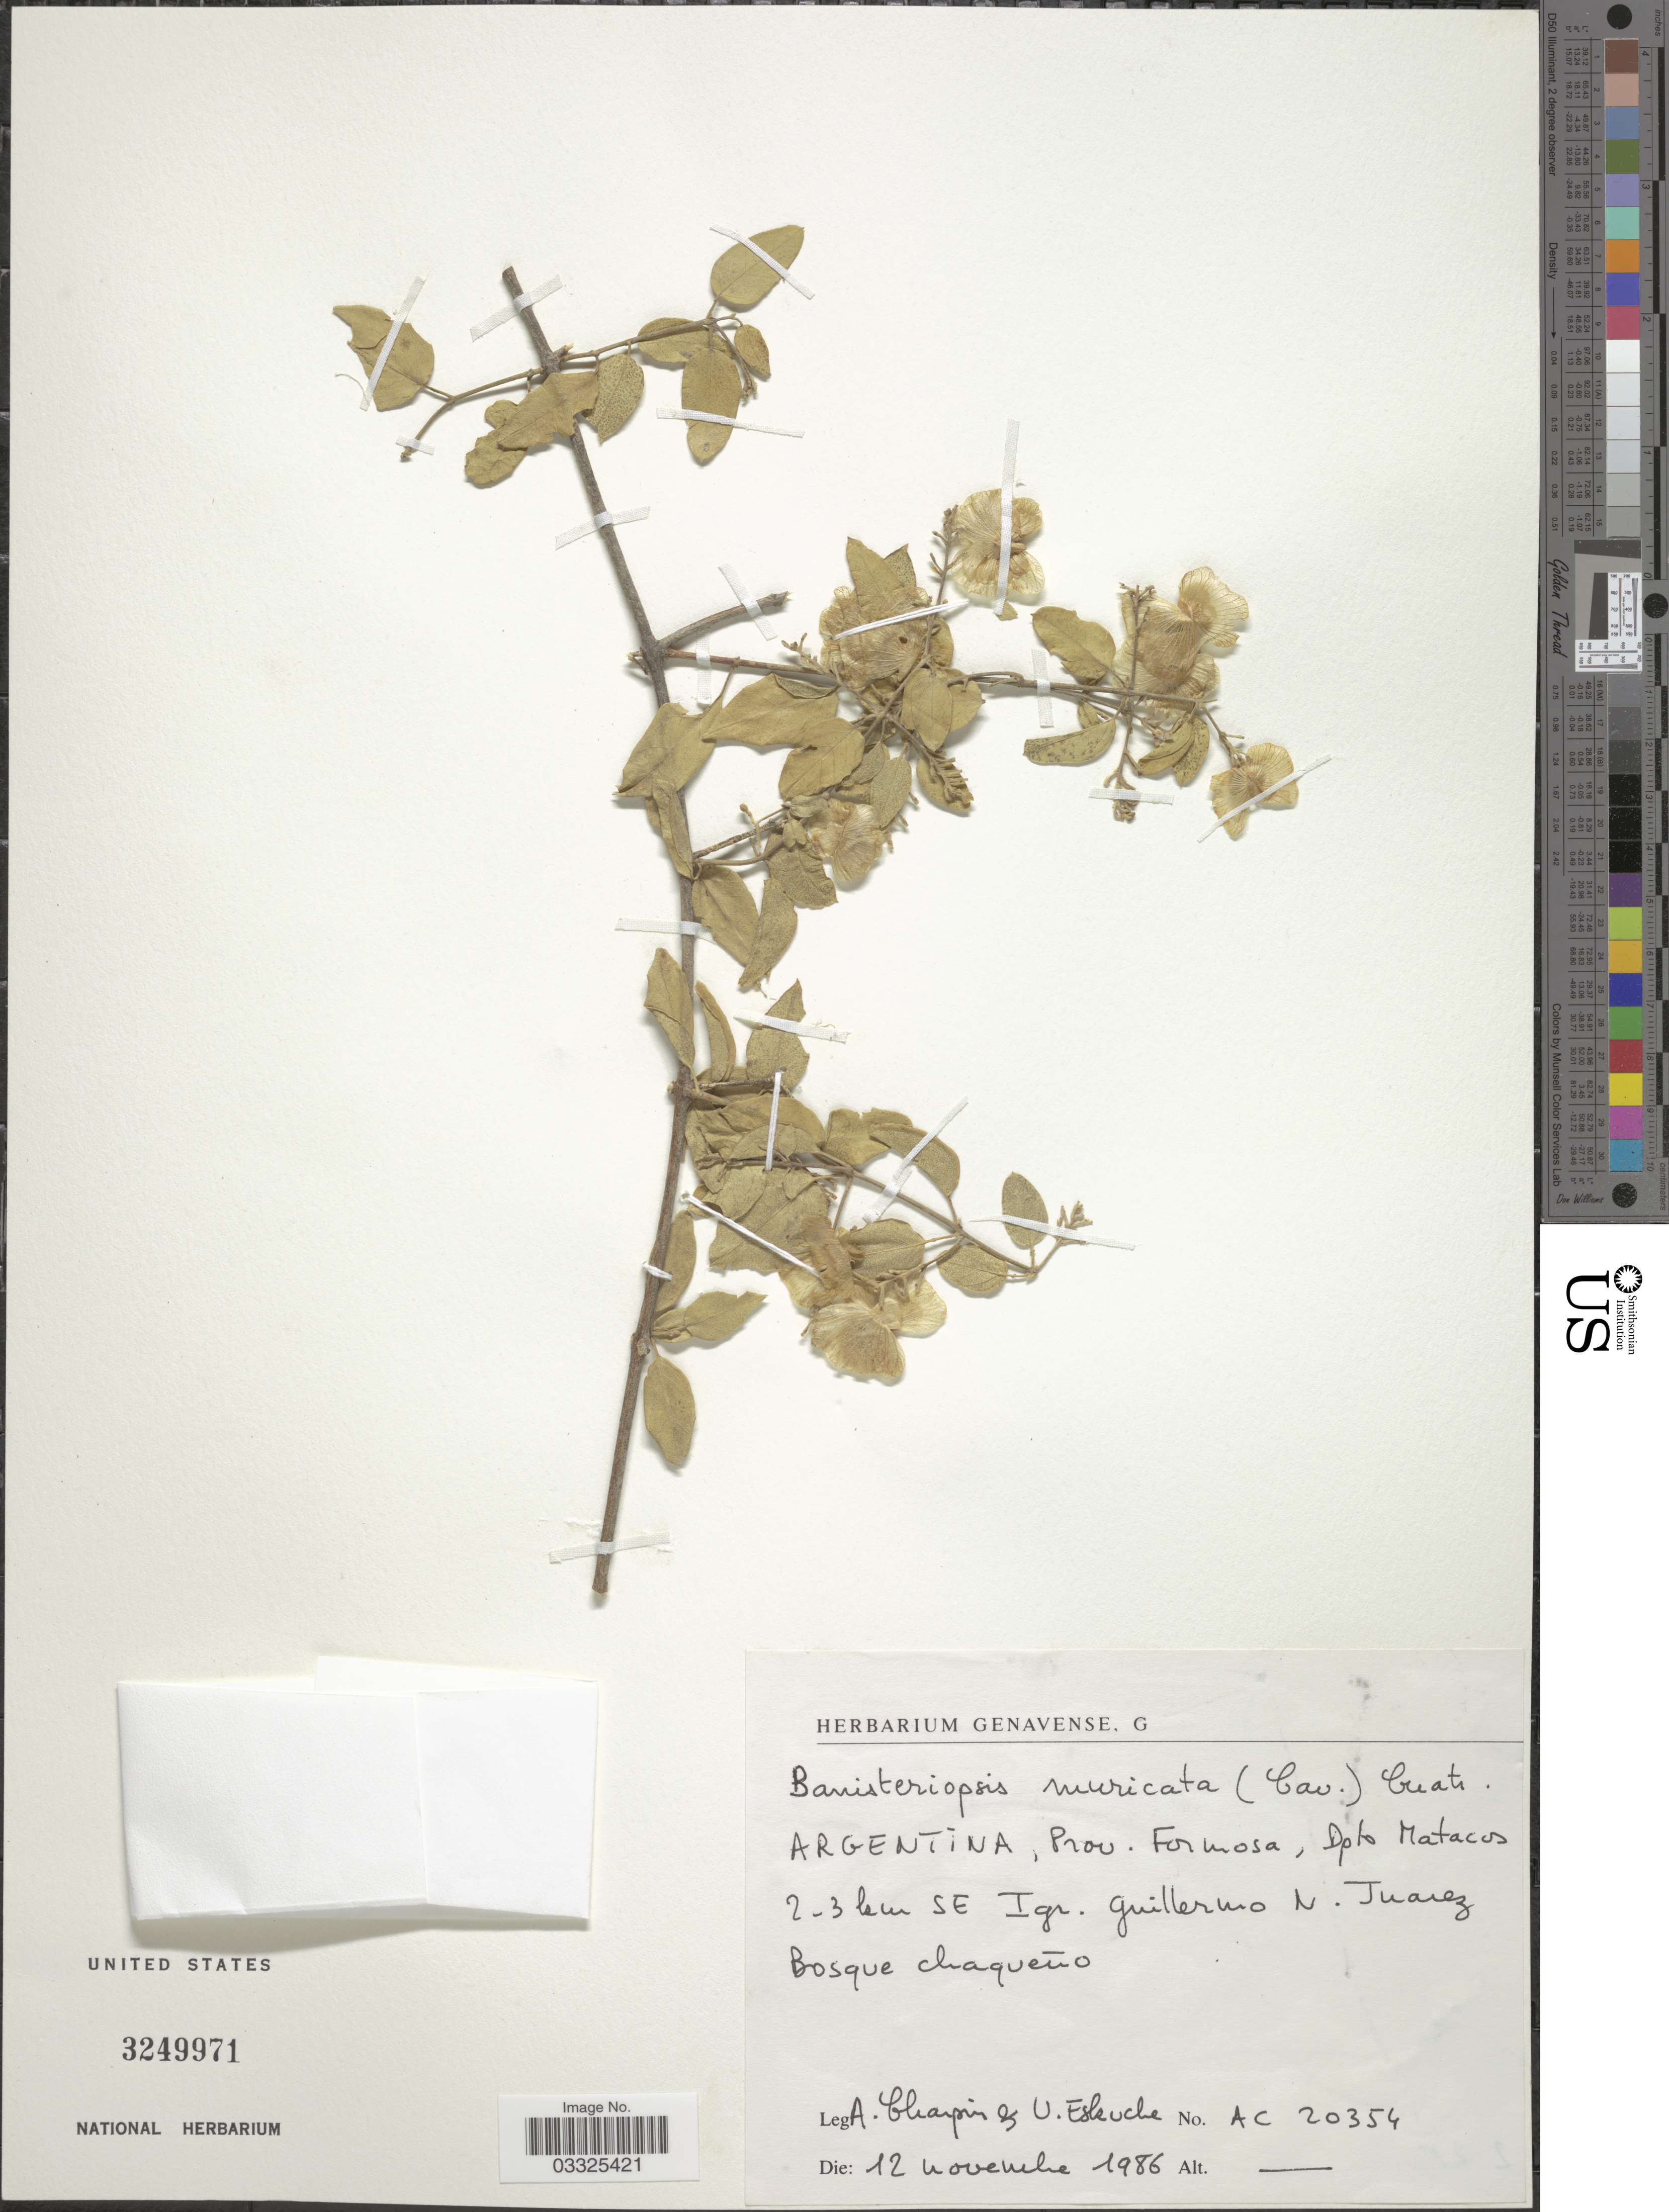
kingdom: Plantae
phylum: Tracheophyta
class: Magnoliopsida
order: Malpighiales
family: Malpighiaceae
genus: Banisteriopsis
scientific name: Banisteriopsis muricata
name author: (Cav.) Cuatrec.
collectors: A. Charpin & U. Eskuche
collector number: AC20354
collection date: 1986-11-12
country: Argentina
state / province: Formosa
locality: Dpto. Matacos 2-3 km SE Igr. Guillermo N. Juarez Bosque Chaqueño.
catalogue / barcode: US 3249971